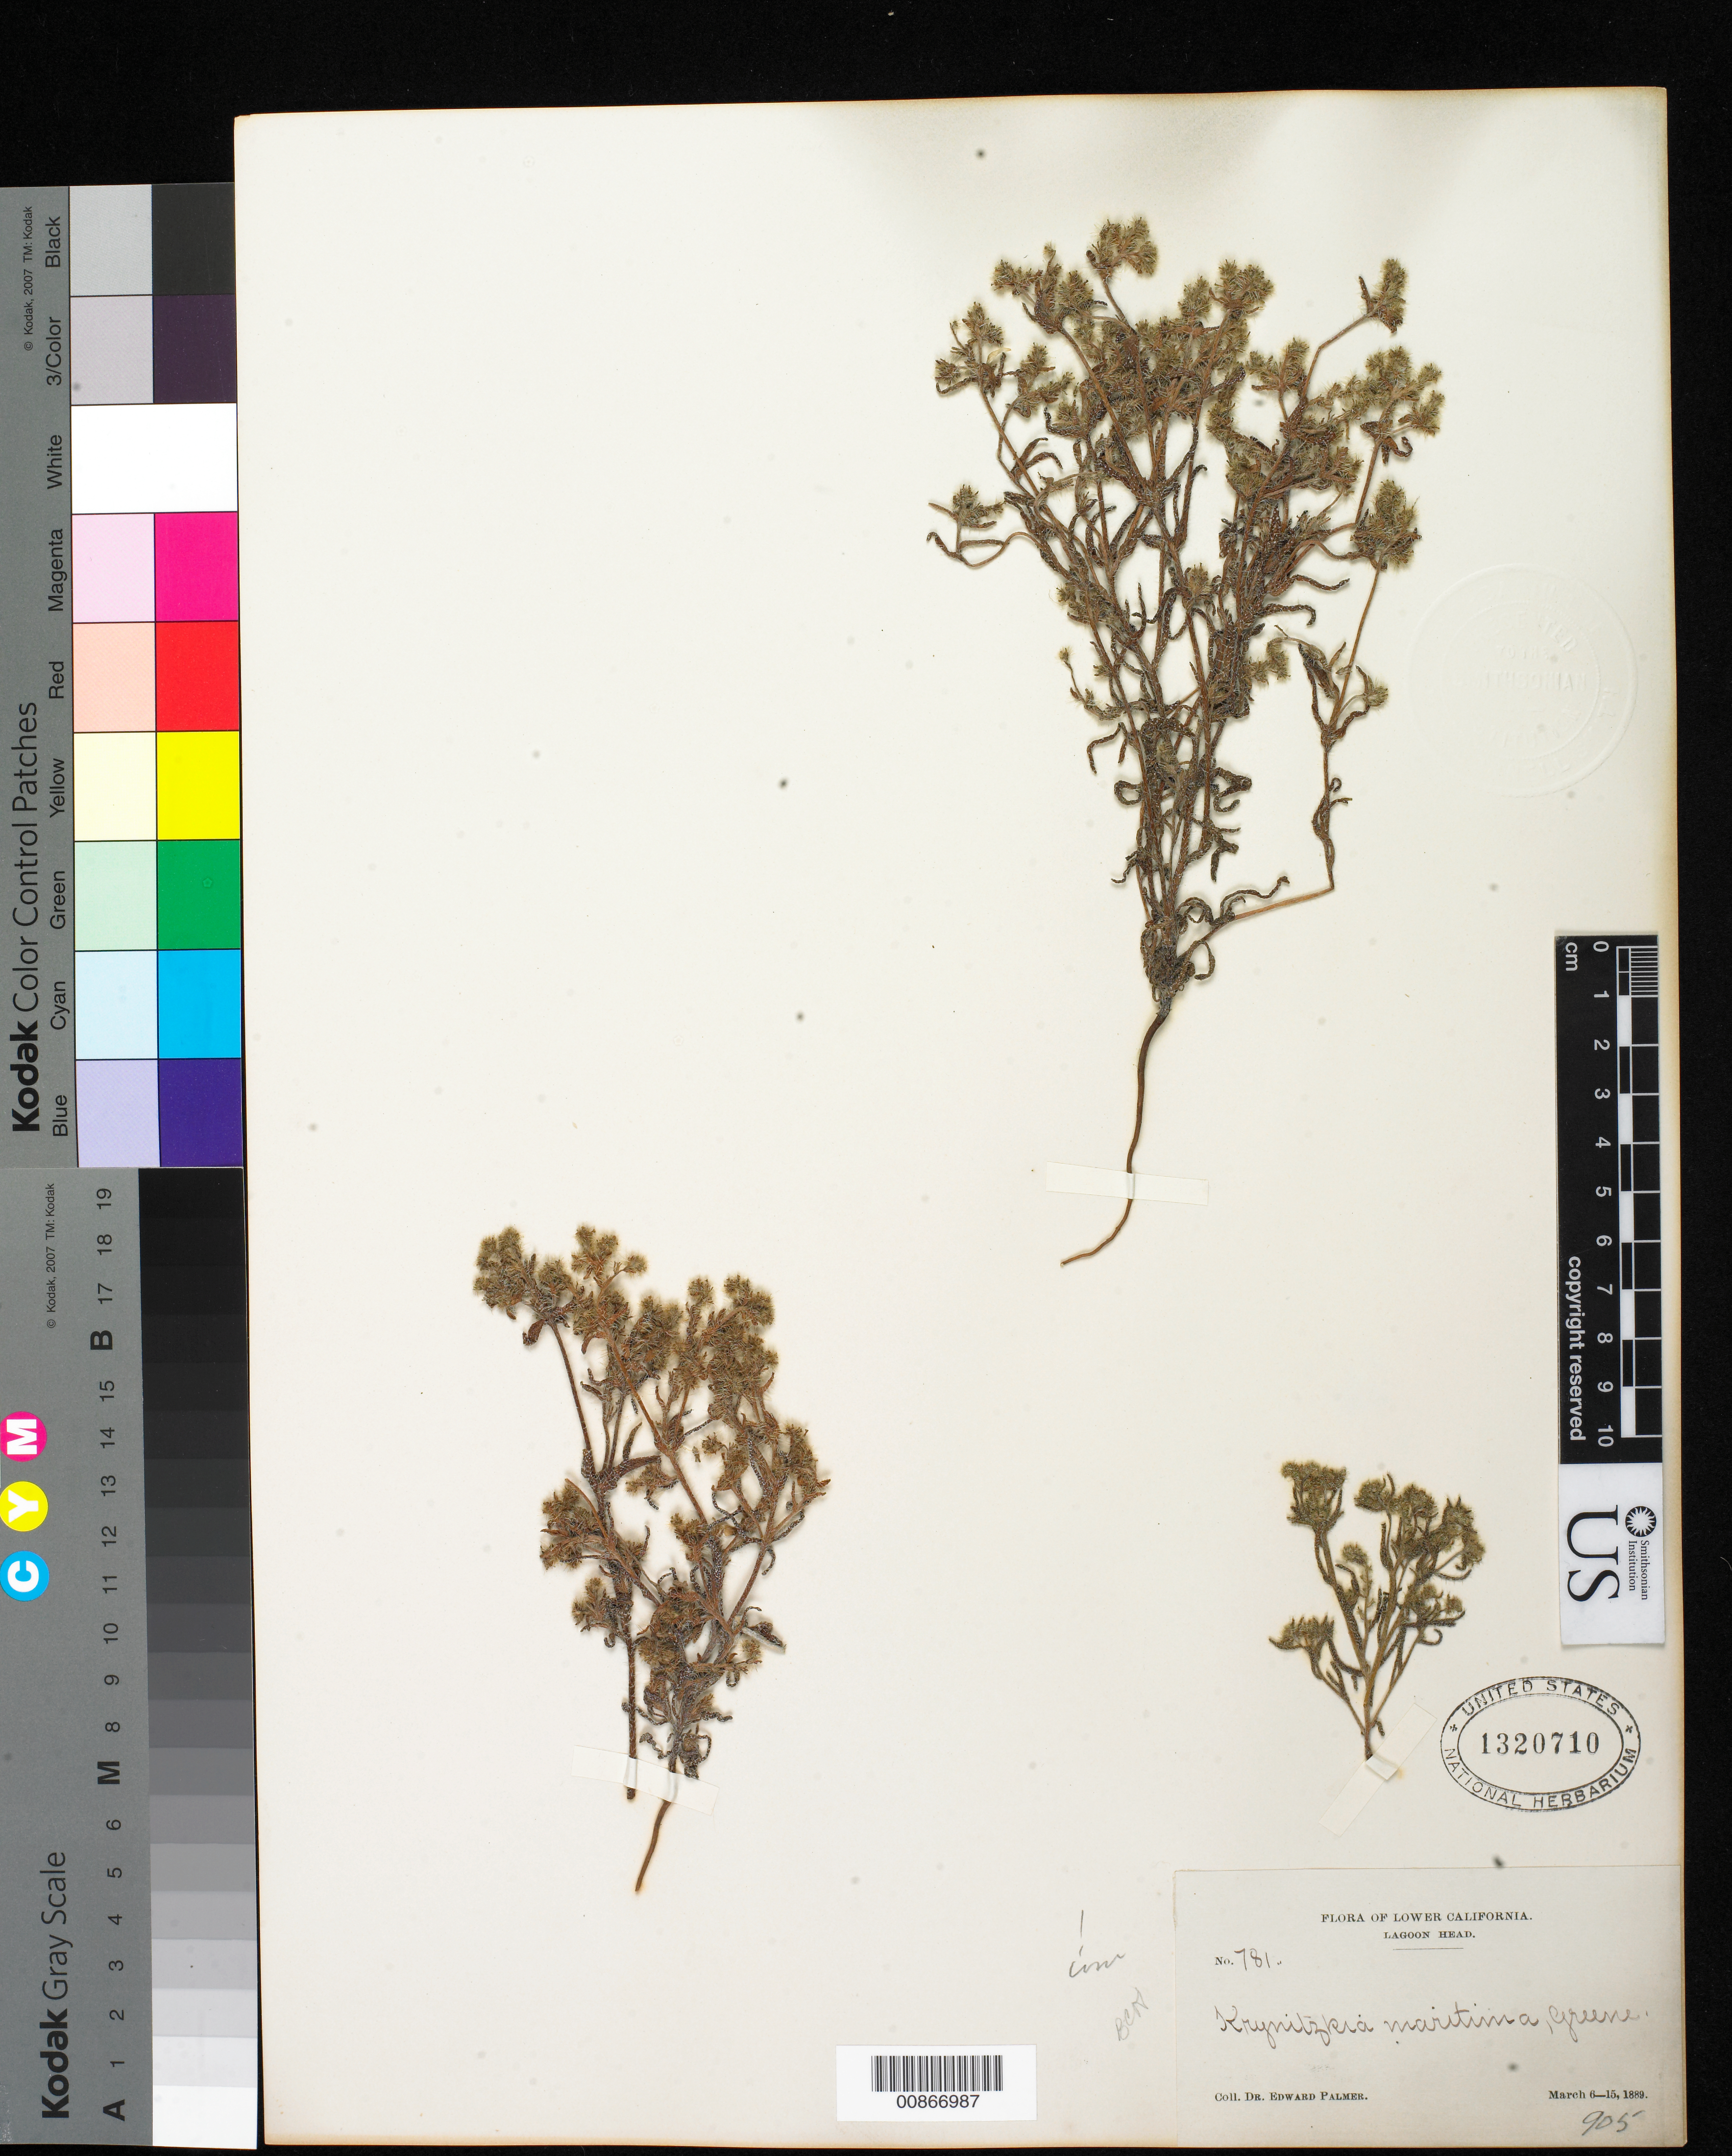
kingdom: Plantae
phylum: Tracheophyta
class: Magnoliopsida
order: Boraginales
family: Boraginaceae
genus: Cryptantha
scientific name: Cryptantha maritima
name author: (Greene) Greene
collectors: E. Palmer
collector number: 781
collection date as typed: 06 Mar 1889 to 15 Mar 1889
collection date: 1889-03-06/1889-03-15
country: Mexico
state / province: Baja California Norte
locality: Lower California, Lagoon Head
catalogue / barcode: US 1320710